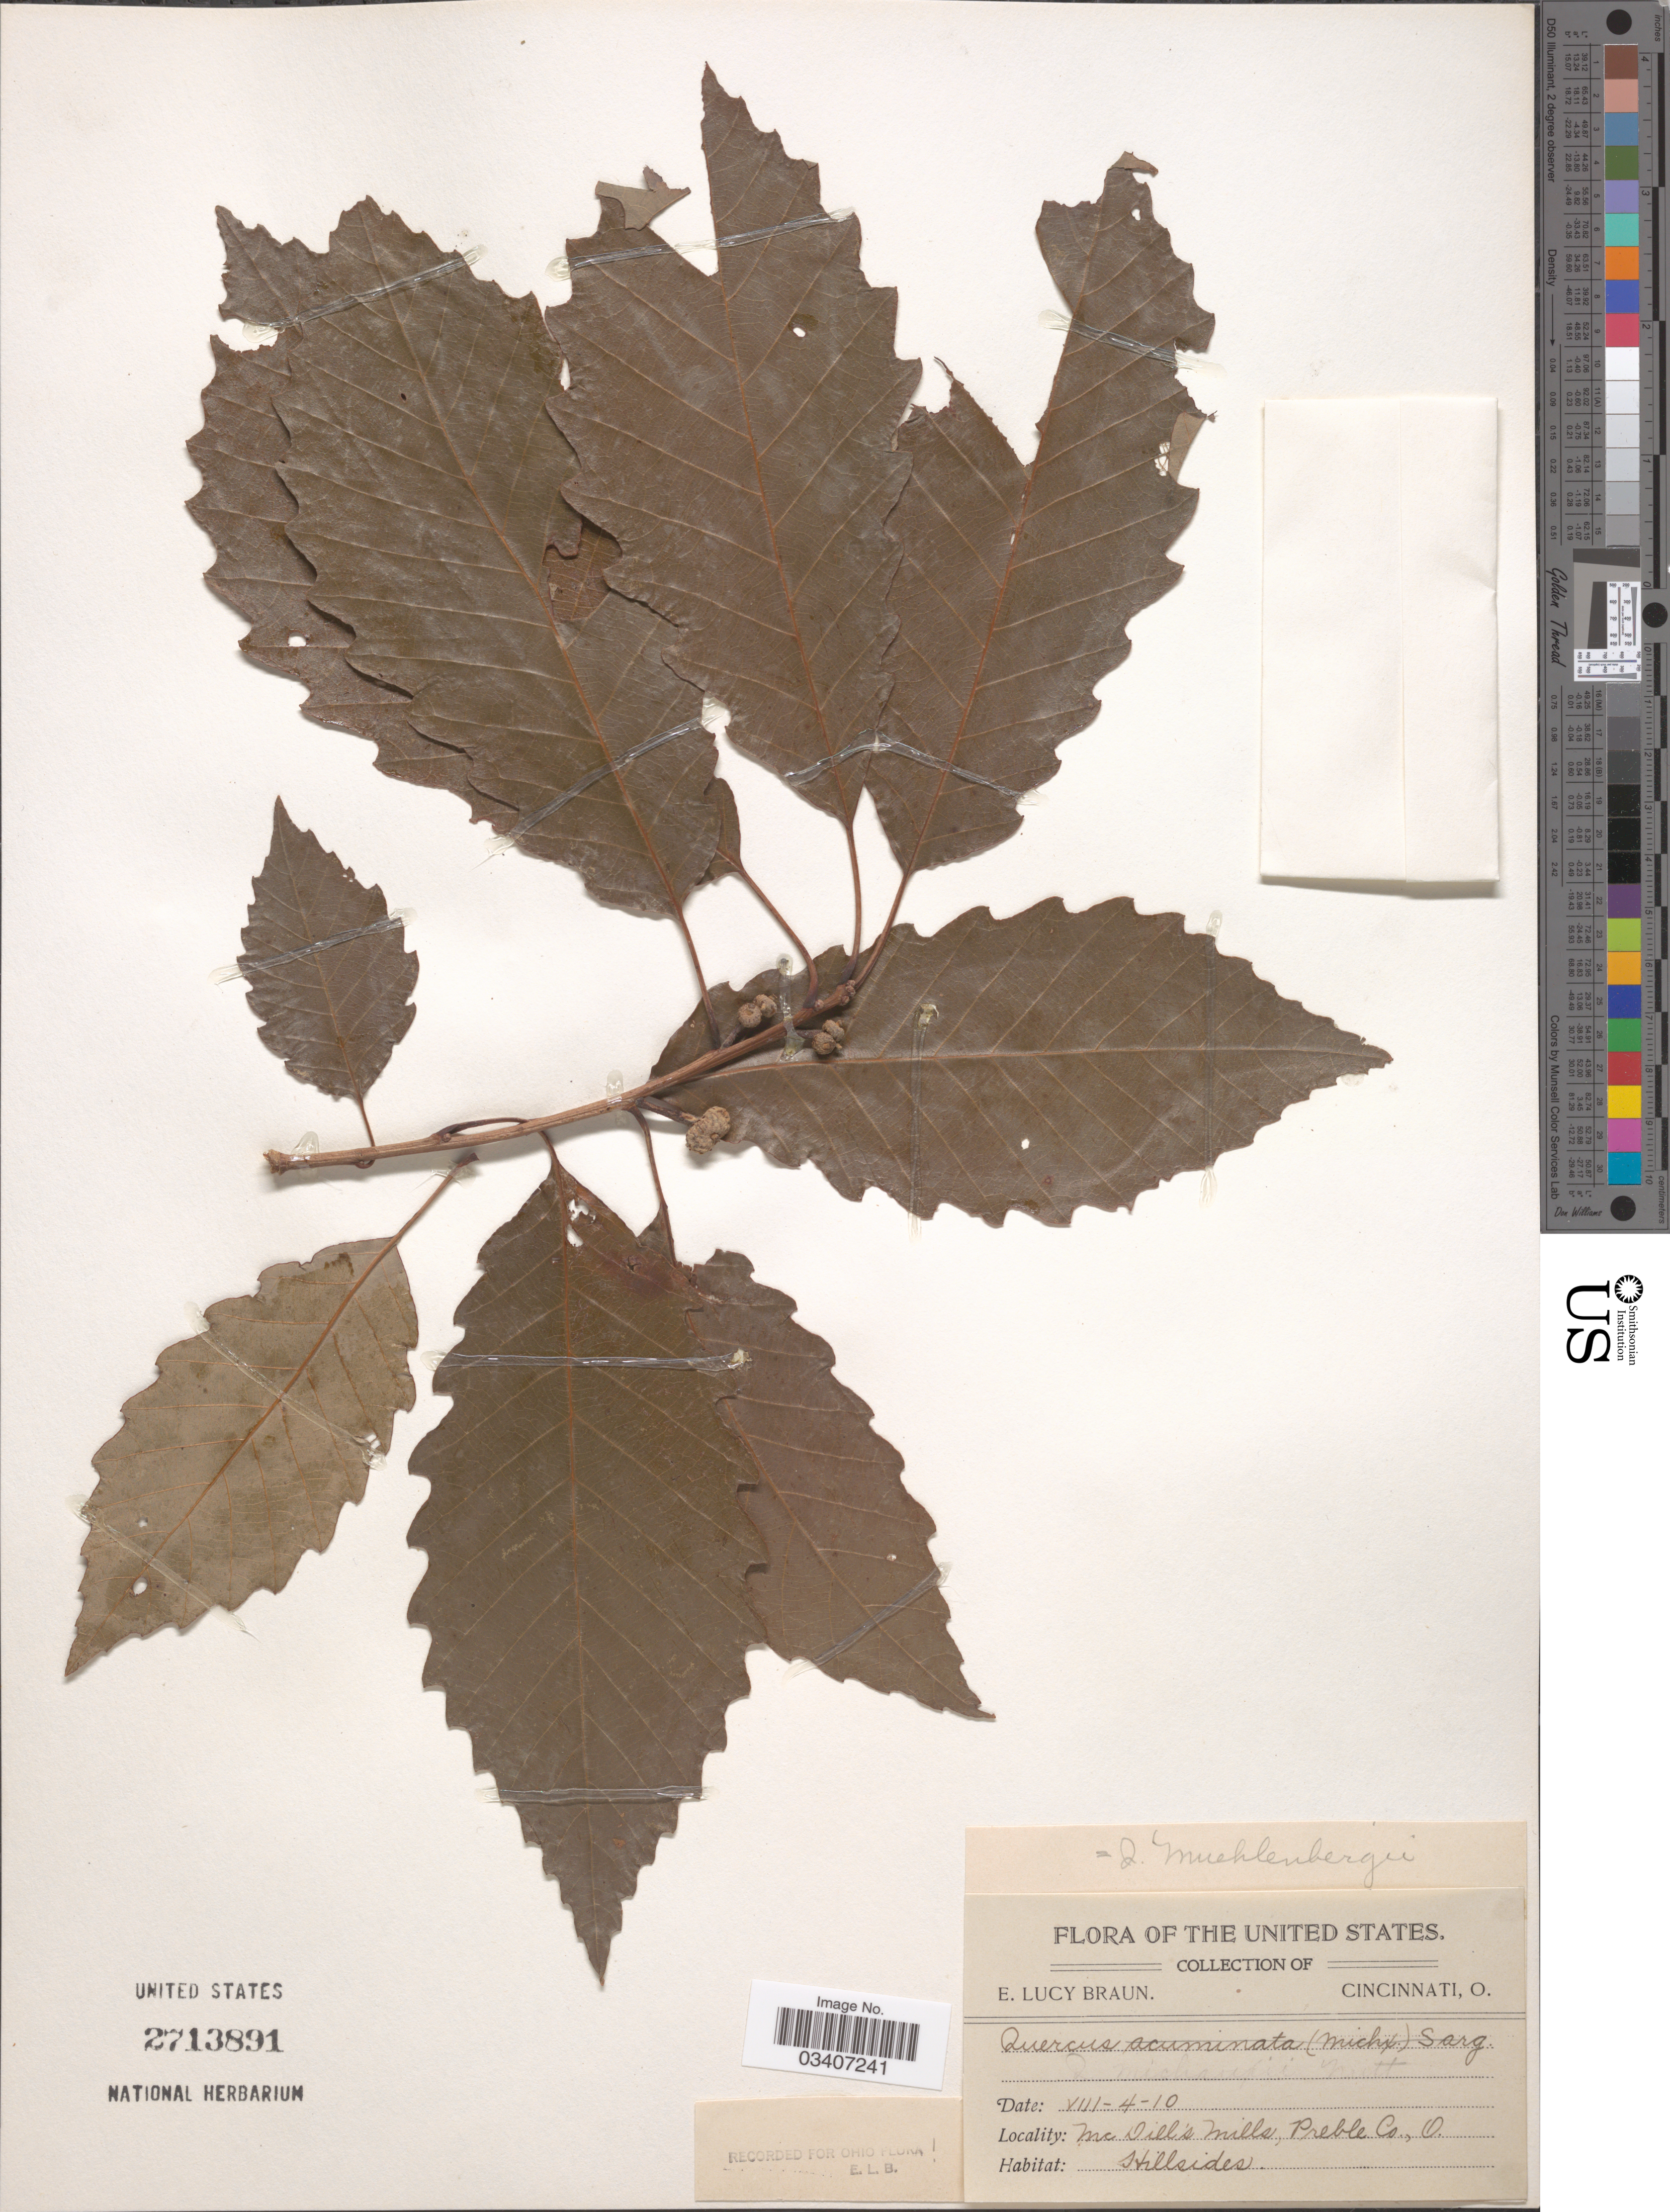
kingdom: Plantae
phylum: Tracheophyta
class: Magnoliopsida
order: Fagales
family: Fagaceae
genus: Quercus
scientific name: Quercus muehlenbergii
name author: Engelm.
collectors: E. L. Braun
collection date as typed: Transcribed d/m/y: 4/8/10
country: United States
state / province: Ohio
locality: McDill's Mills, Preble Co.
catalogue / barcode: US 2713891